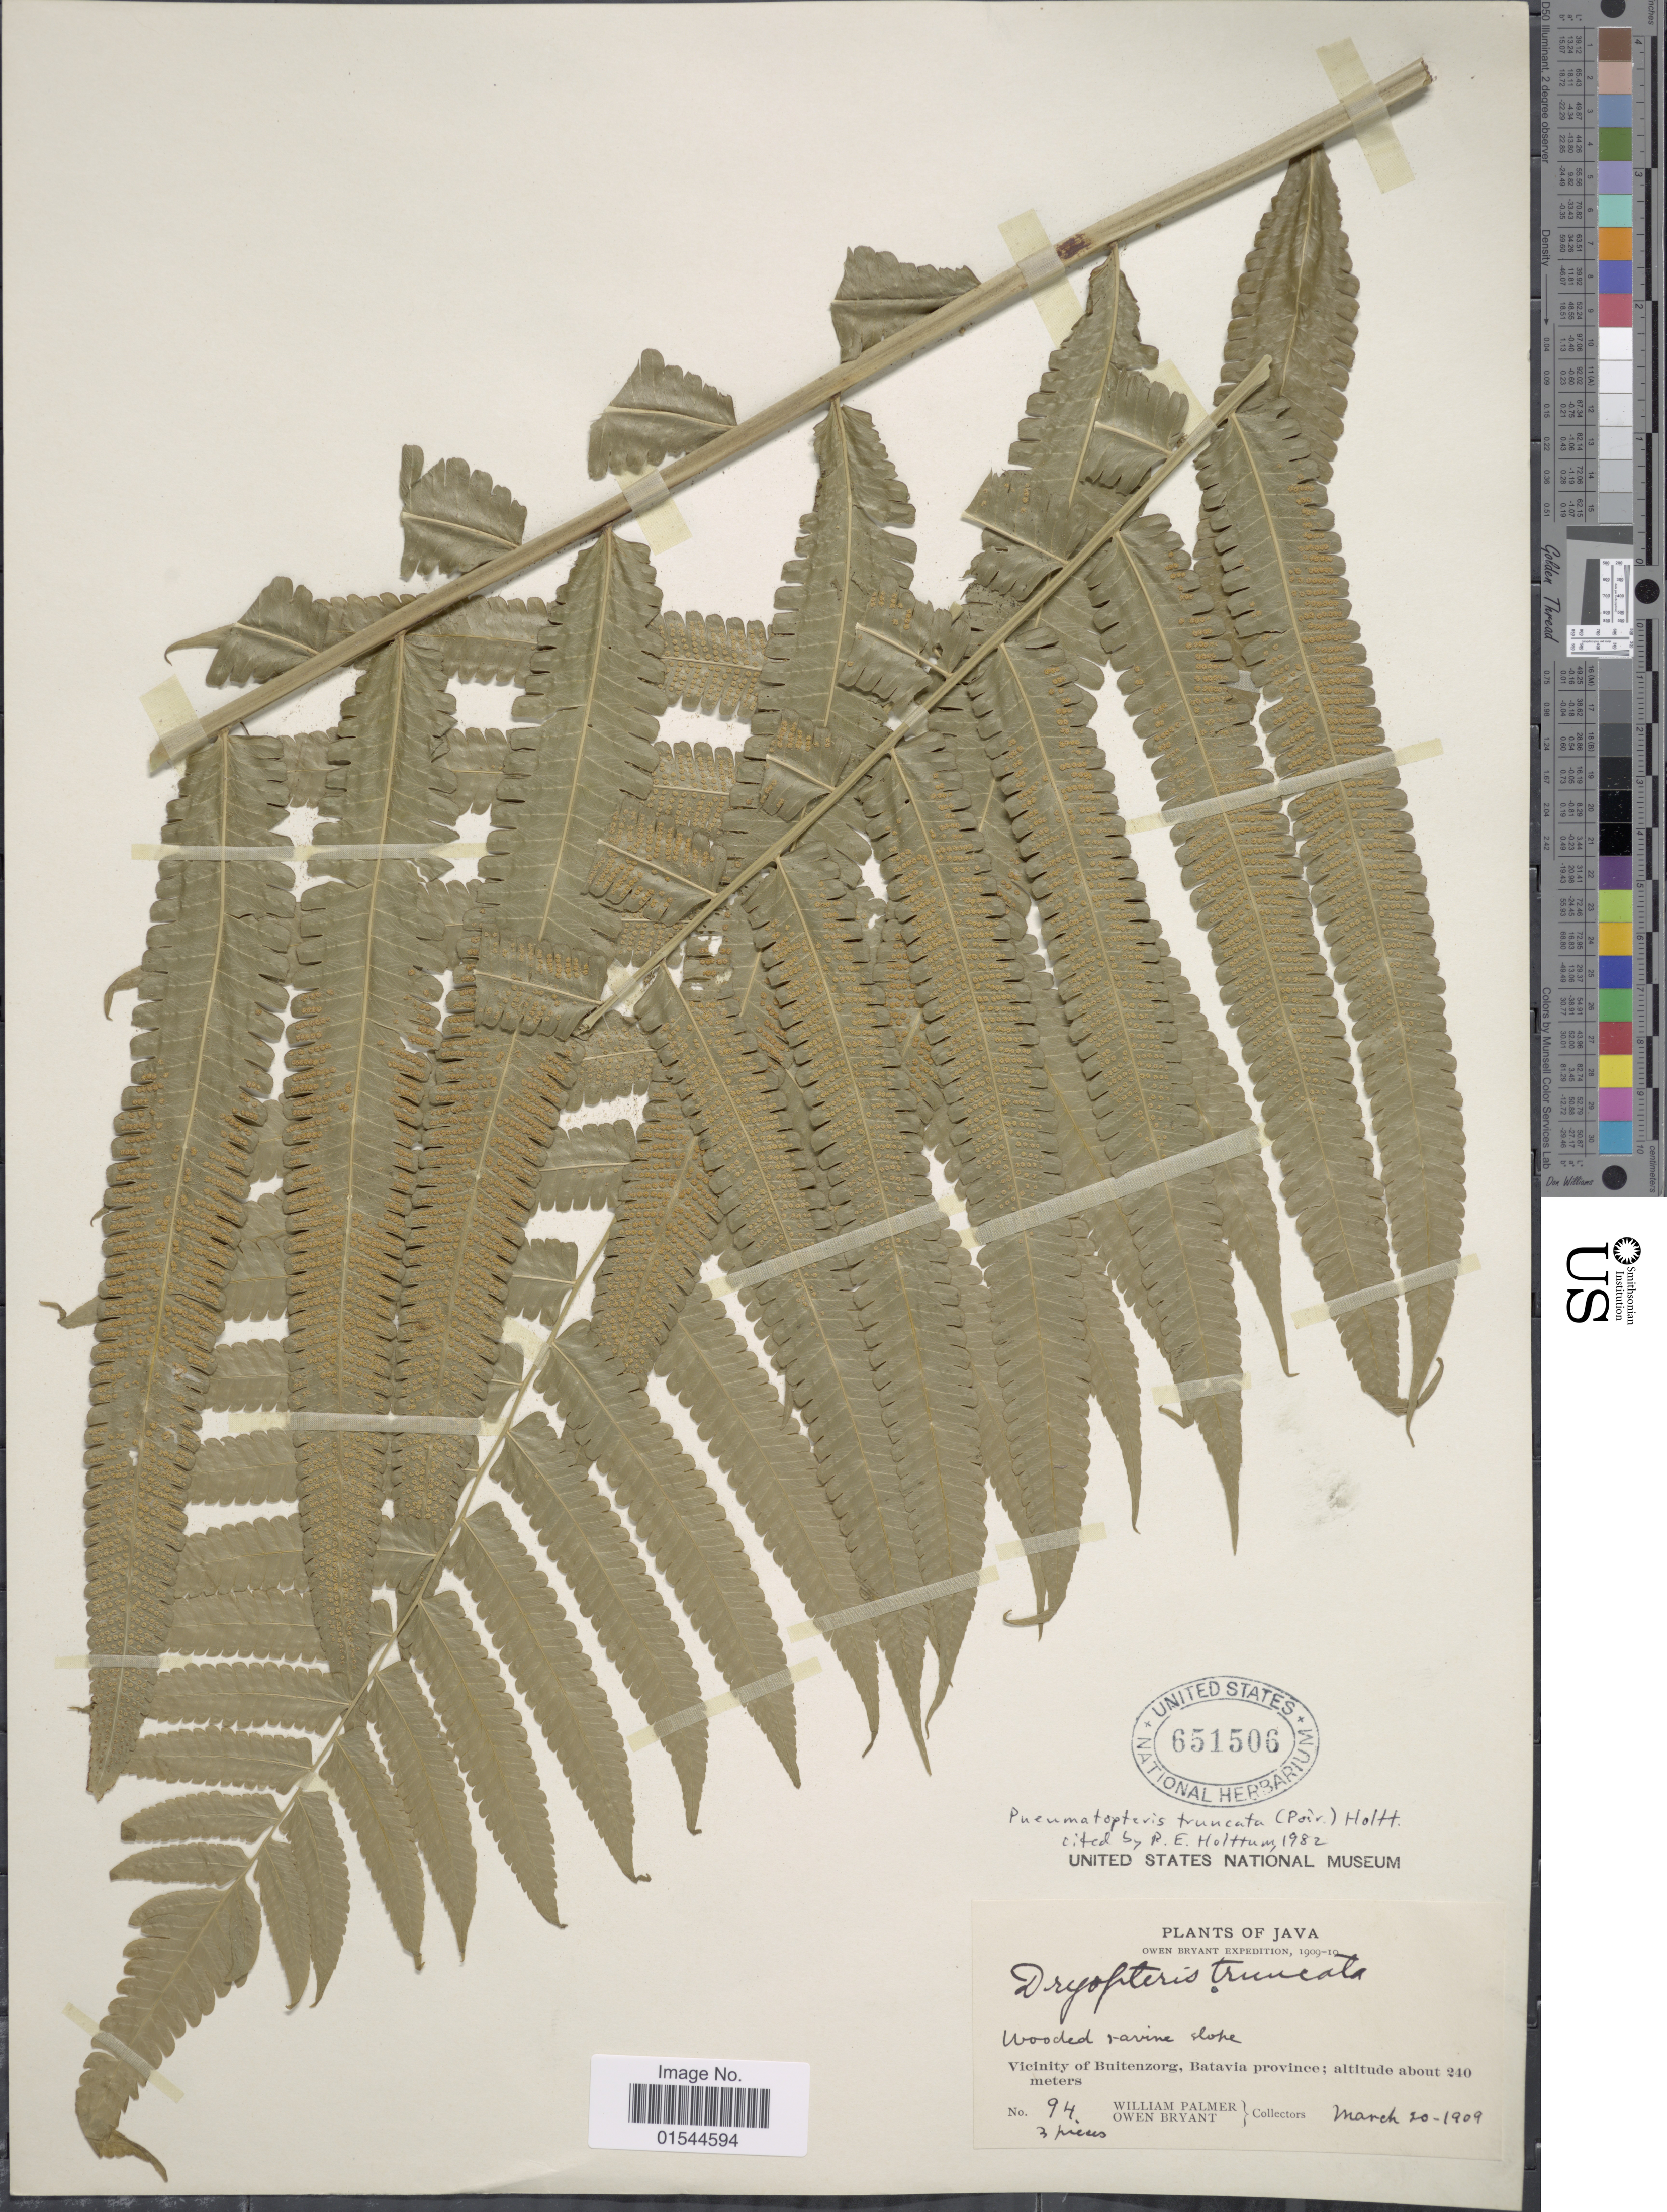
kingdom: Plantae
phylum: Tracheophyta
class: Polypodiopsida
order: Polypodiales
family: Thelypteridaceae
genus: Pneumatopteris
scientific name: Pneumatopteris truncata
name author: (Poir.) Holttum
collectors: W. Palmer & O. Bryant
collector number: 94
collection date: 1909-03-20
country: Indonesia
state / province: Java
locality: Vicinity of Buitenzorg, Batavia province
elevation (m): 240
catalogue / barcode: US 651506